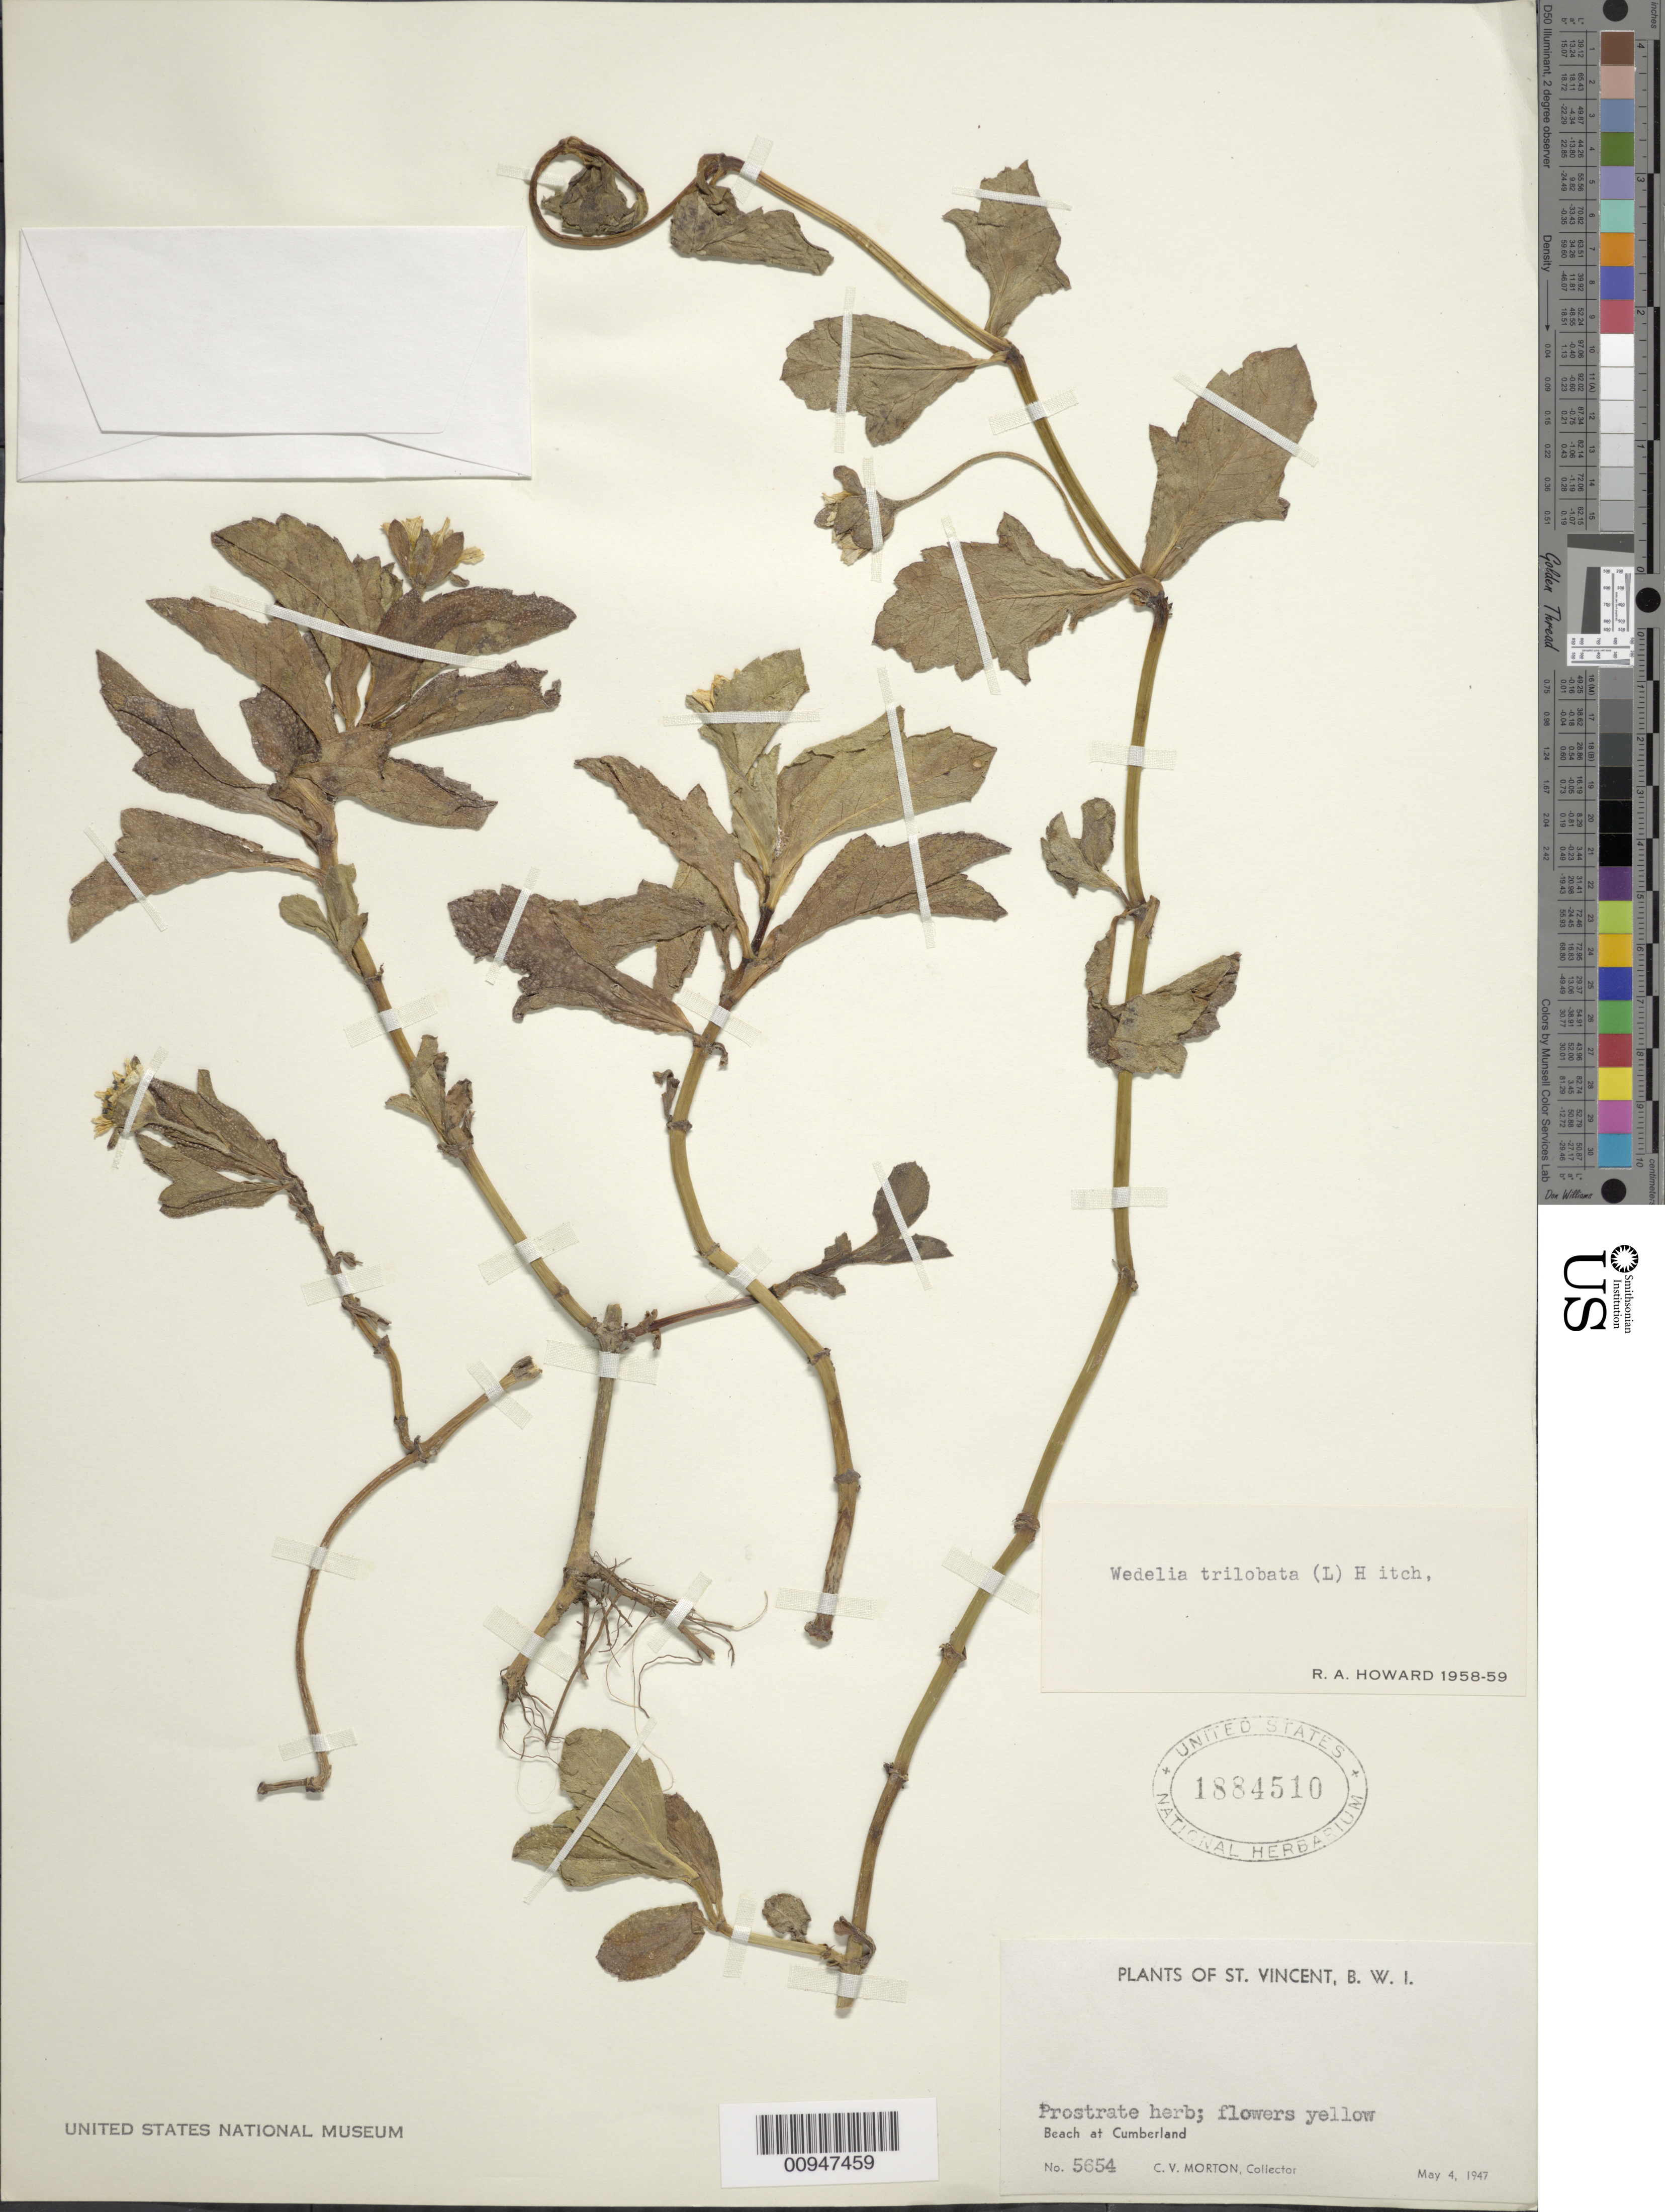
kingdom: Plantae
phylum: Tracheophyta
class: Magnoliopsida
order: Asterales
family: Asteraceae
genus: Sphagneticola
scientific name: Sphagneticola trilobata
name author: (L.) Pruski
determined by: Howard, R. A.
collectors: C. V. Morton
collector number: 5654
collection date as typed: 04 May 1947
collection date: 1947-05-04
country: St. Vincent - Grenadines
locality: Beach at Cumberland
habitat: Beach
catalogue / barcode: US 1884510